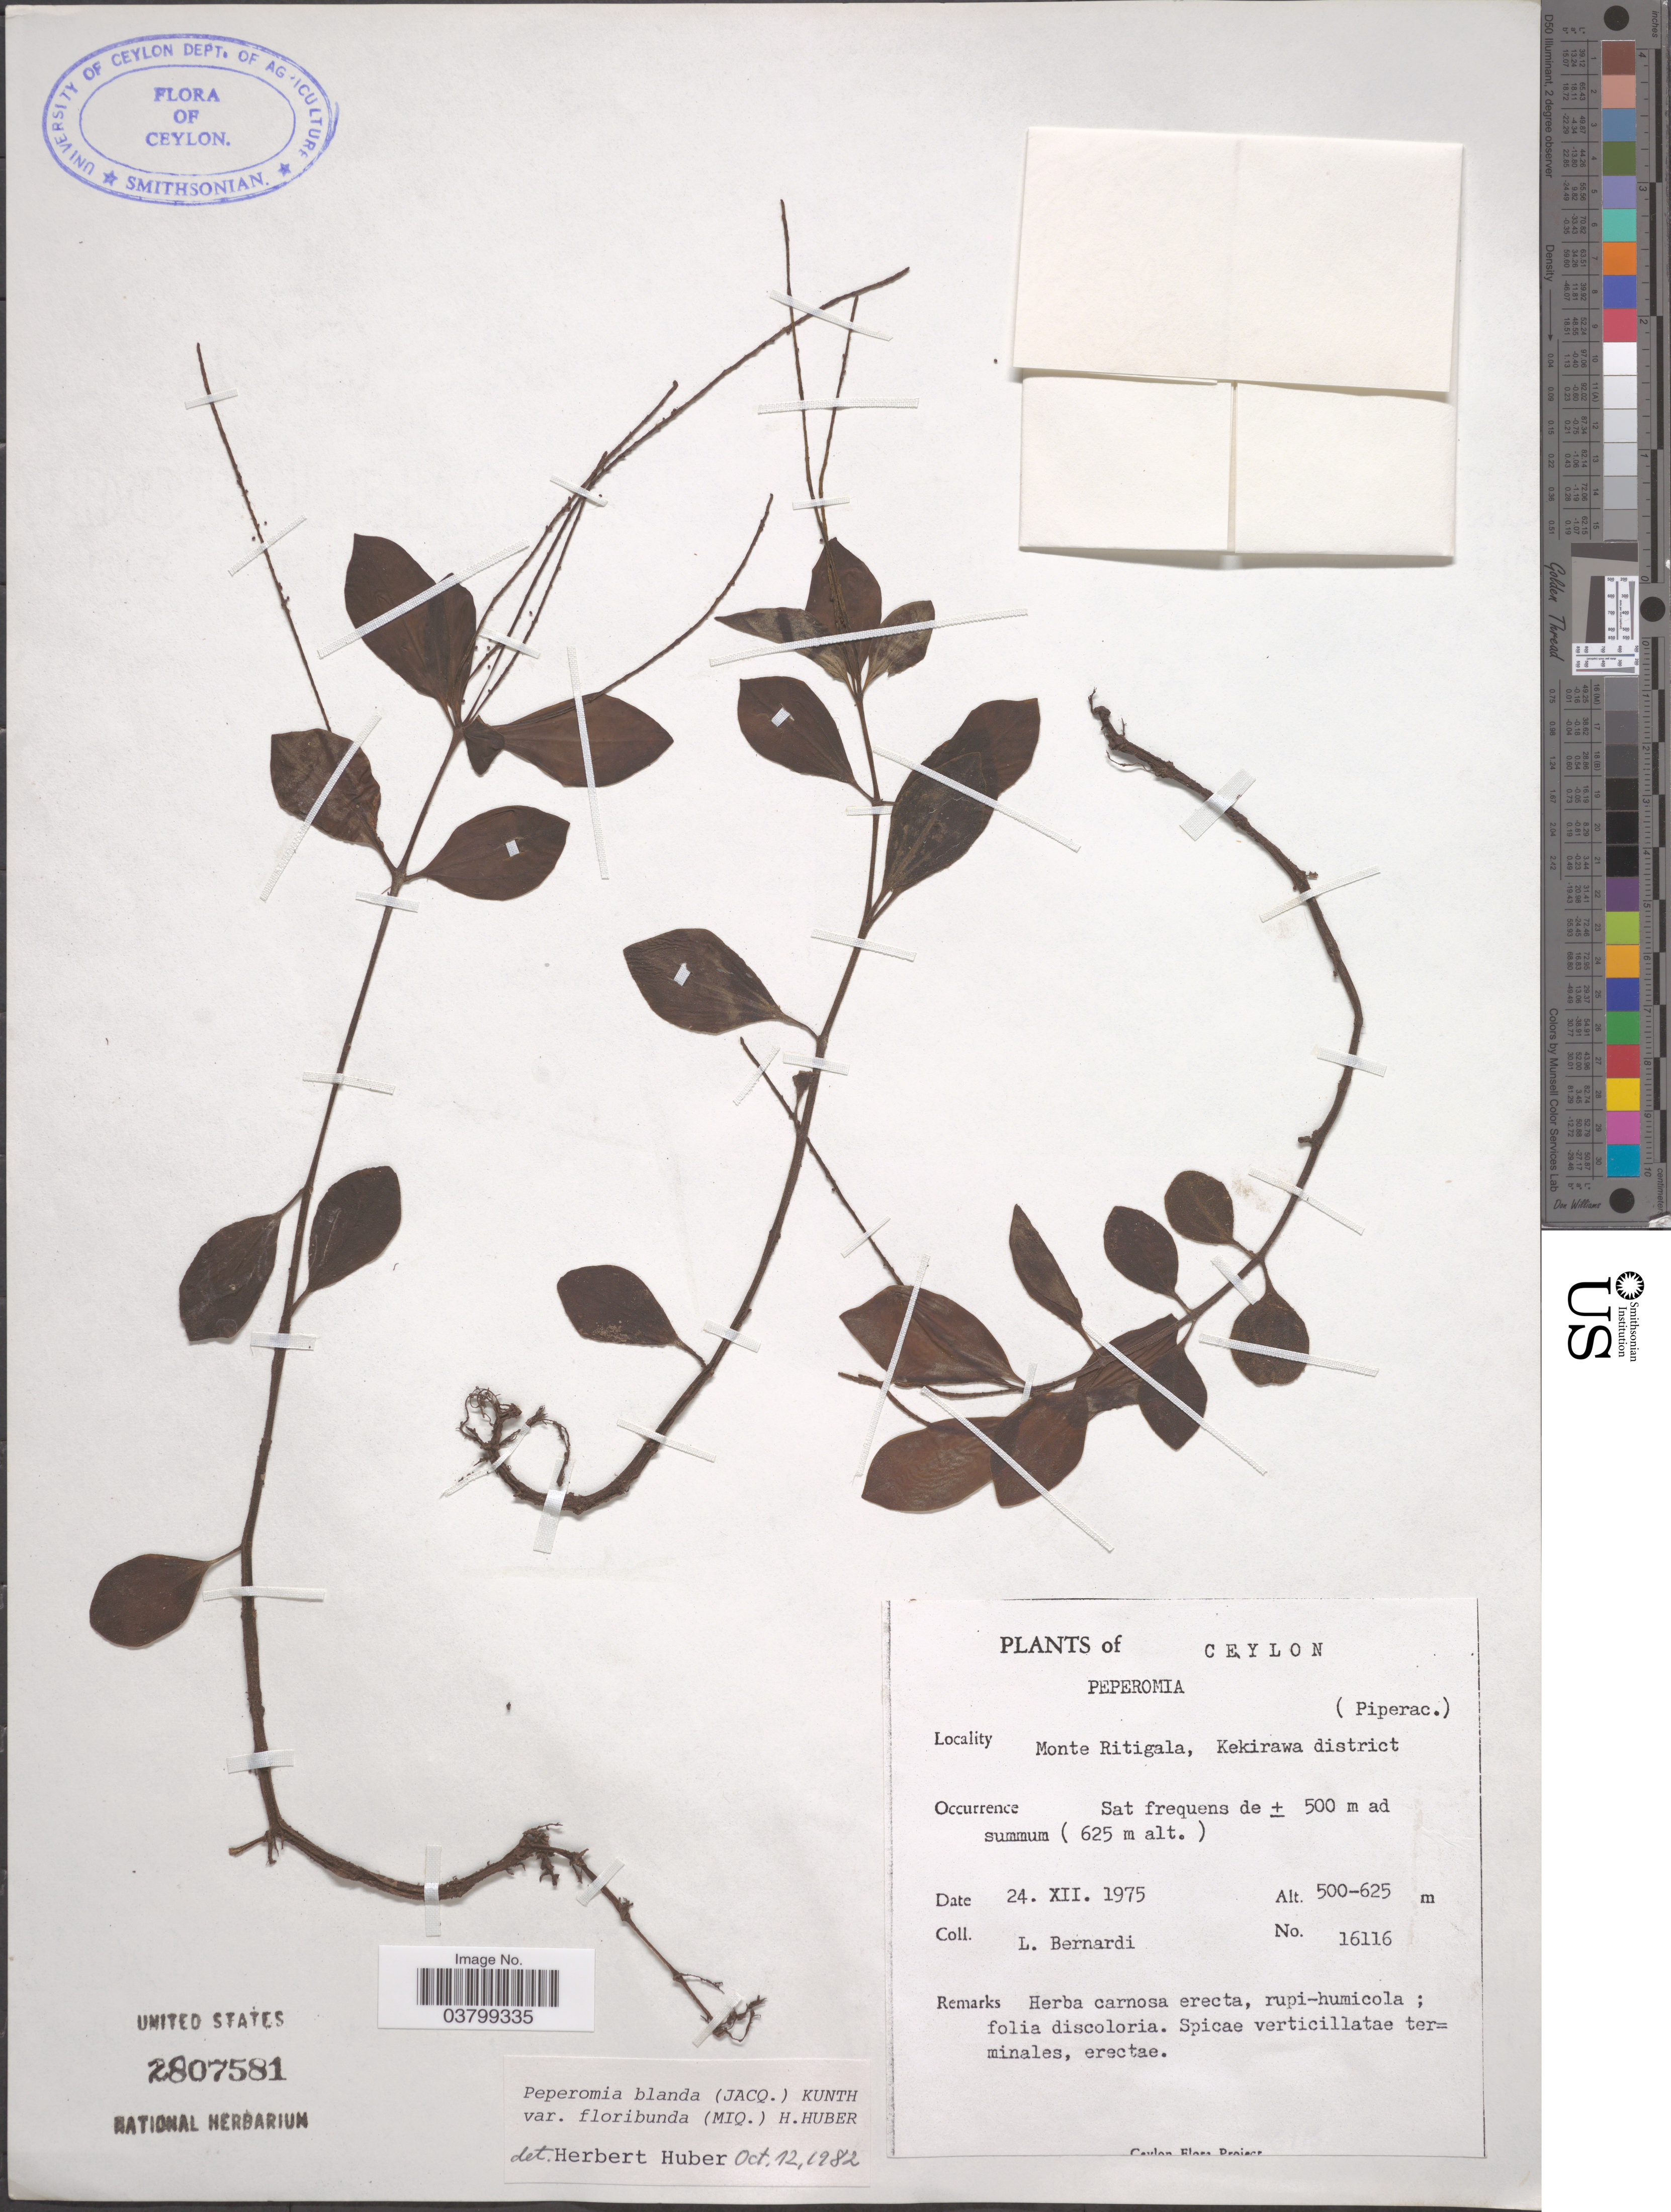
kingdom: Plantae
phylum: Tracheophyta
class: Magnoliopsida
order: Piperales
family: Piperaceae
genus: Peperomia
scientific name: Peperomia blanda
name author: (Jacq.) Kunth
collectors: L. Bernardi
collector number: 16116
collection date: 1975-12-24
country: Sri Lanka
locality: Ceylon. Monte Ritigala, Kekirawa district.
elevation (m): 625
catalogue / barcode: US 2807581